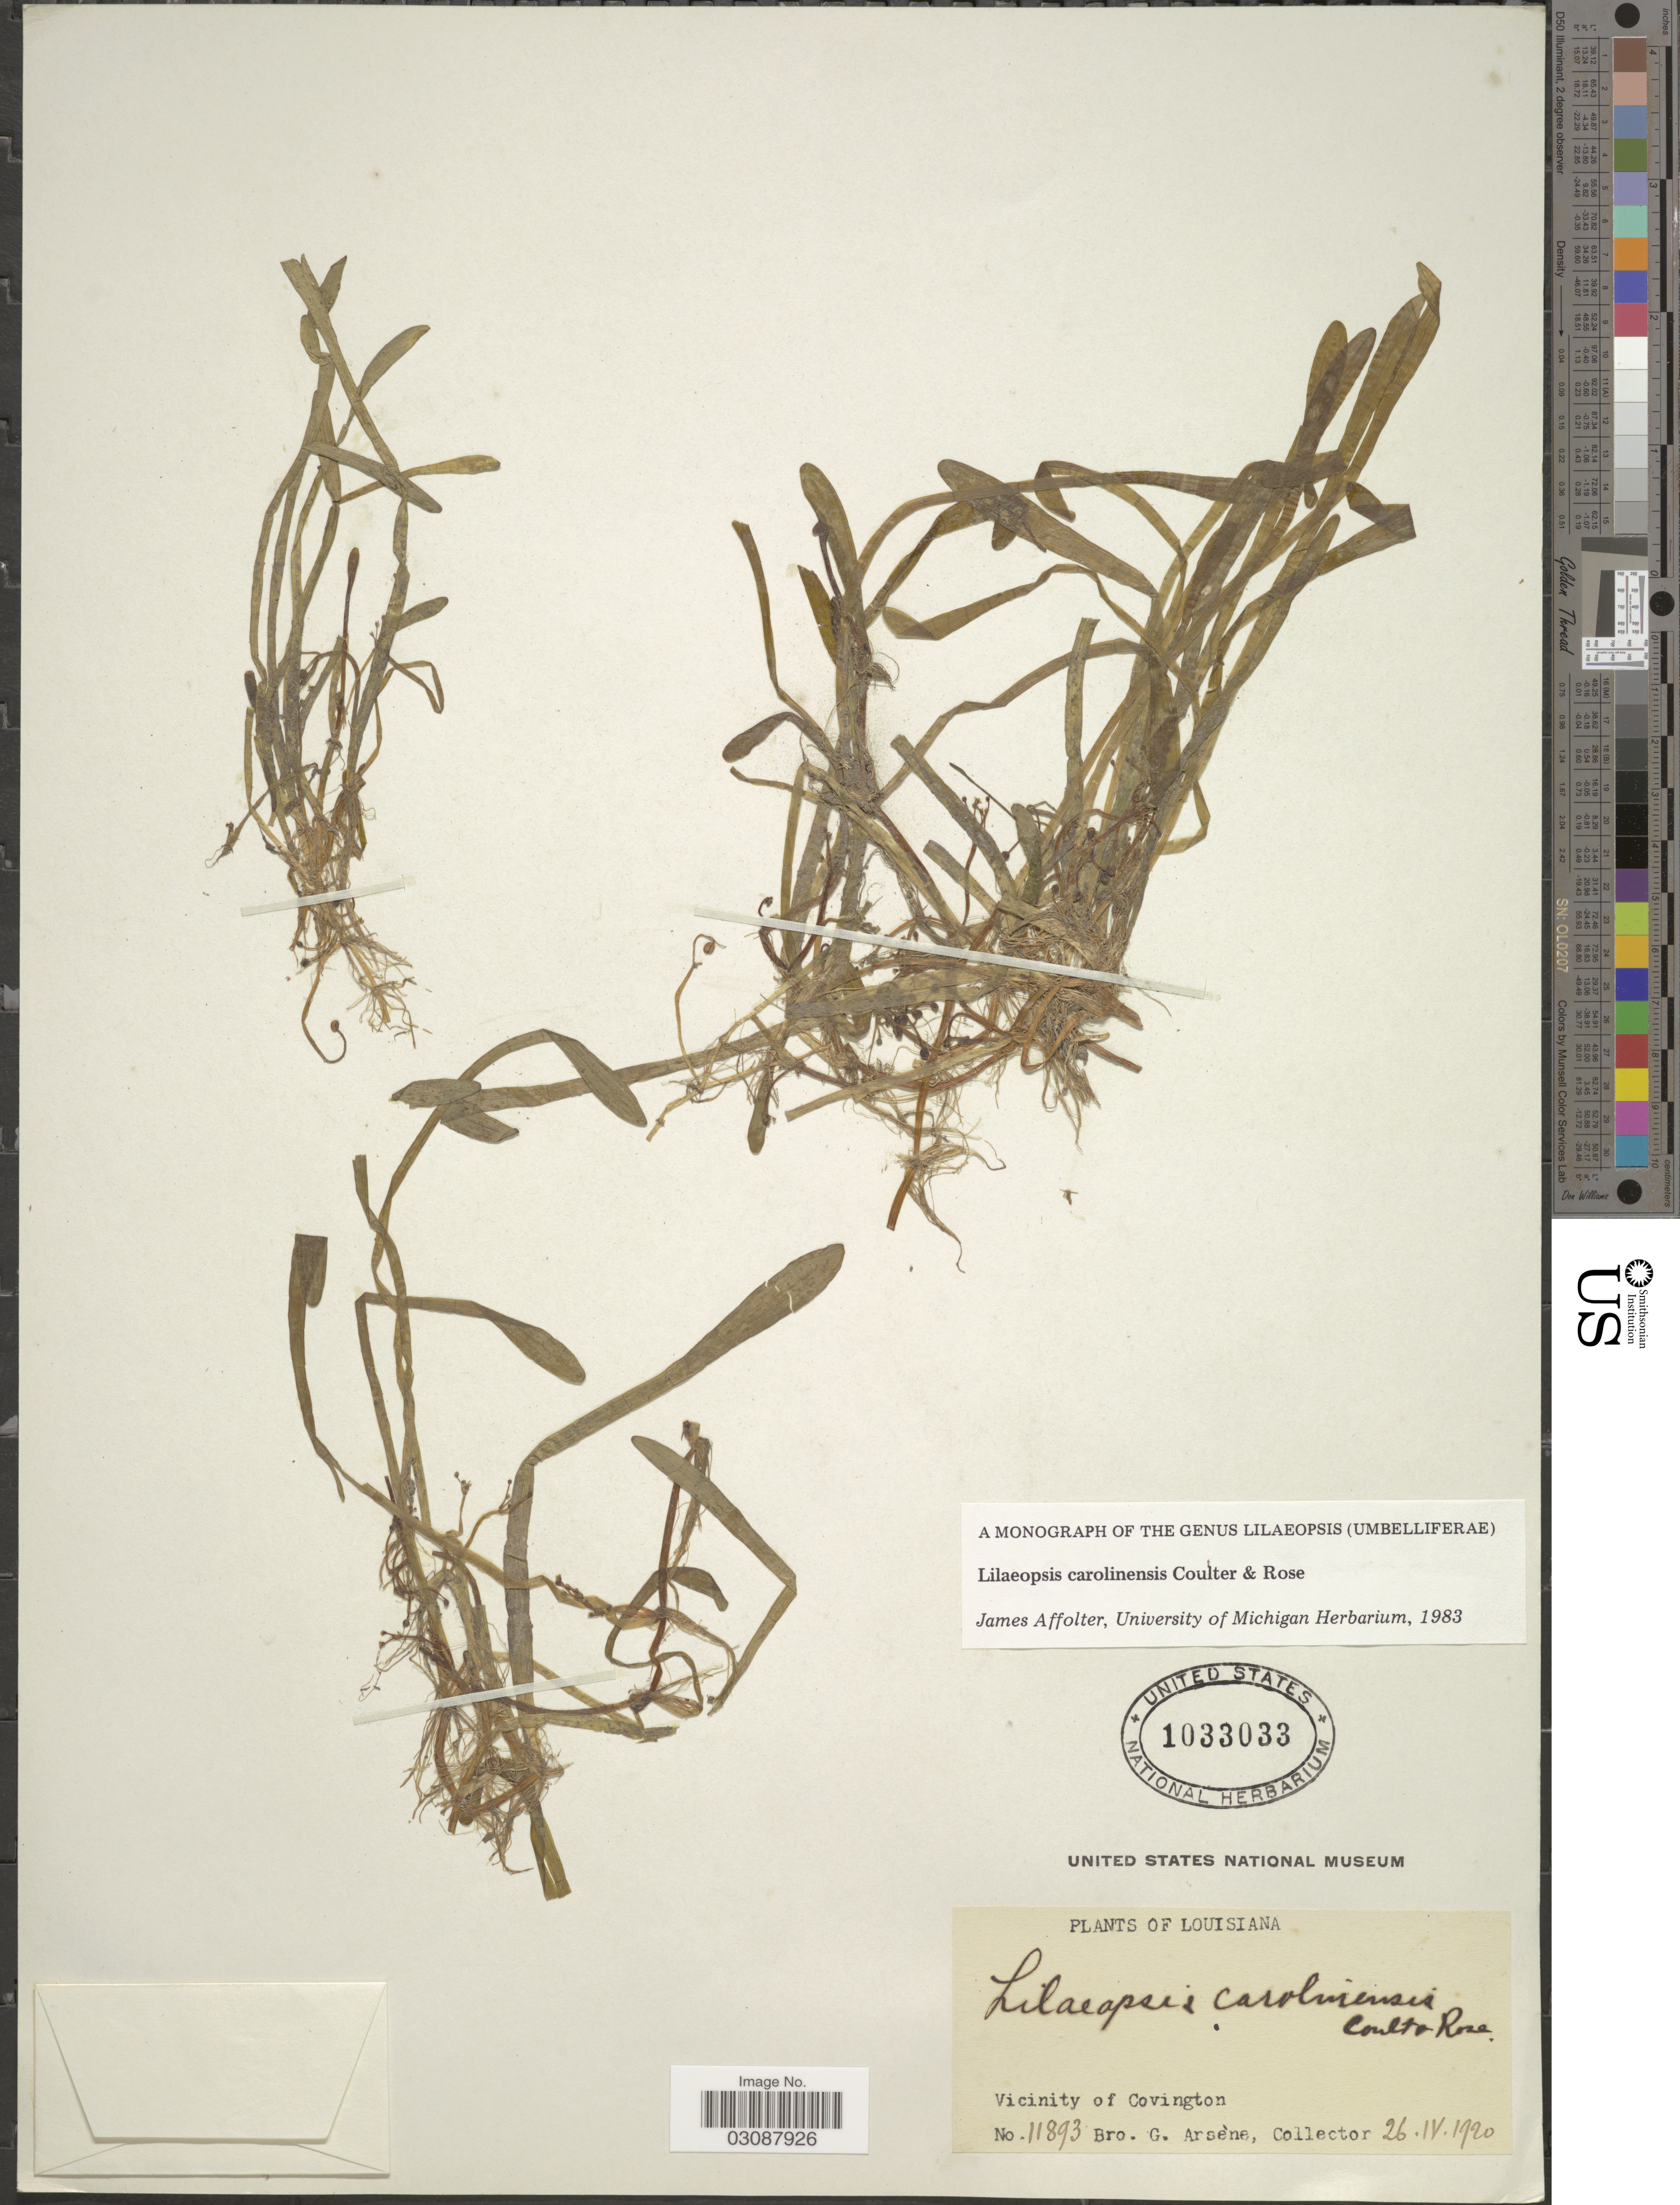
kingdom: Plantae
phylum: Tracheophyta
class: Magnoliopsida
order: Apiales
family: Apiaceae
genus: Lilaeopsis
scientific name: Lilaeopsis carolinensis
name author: J.M. Coult. & Rose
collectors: Bro. G. Arsène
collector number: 11893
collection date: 1920-04-26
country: United States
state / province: Louisiana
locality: Vicinity of Covington.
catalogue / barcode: US 1033033